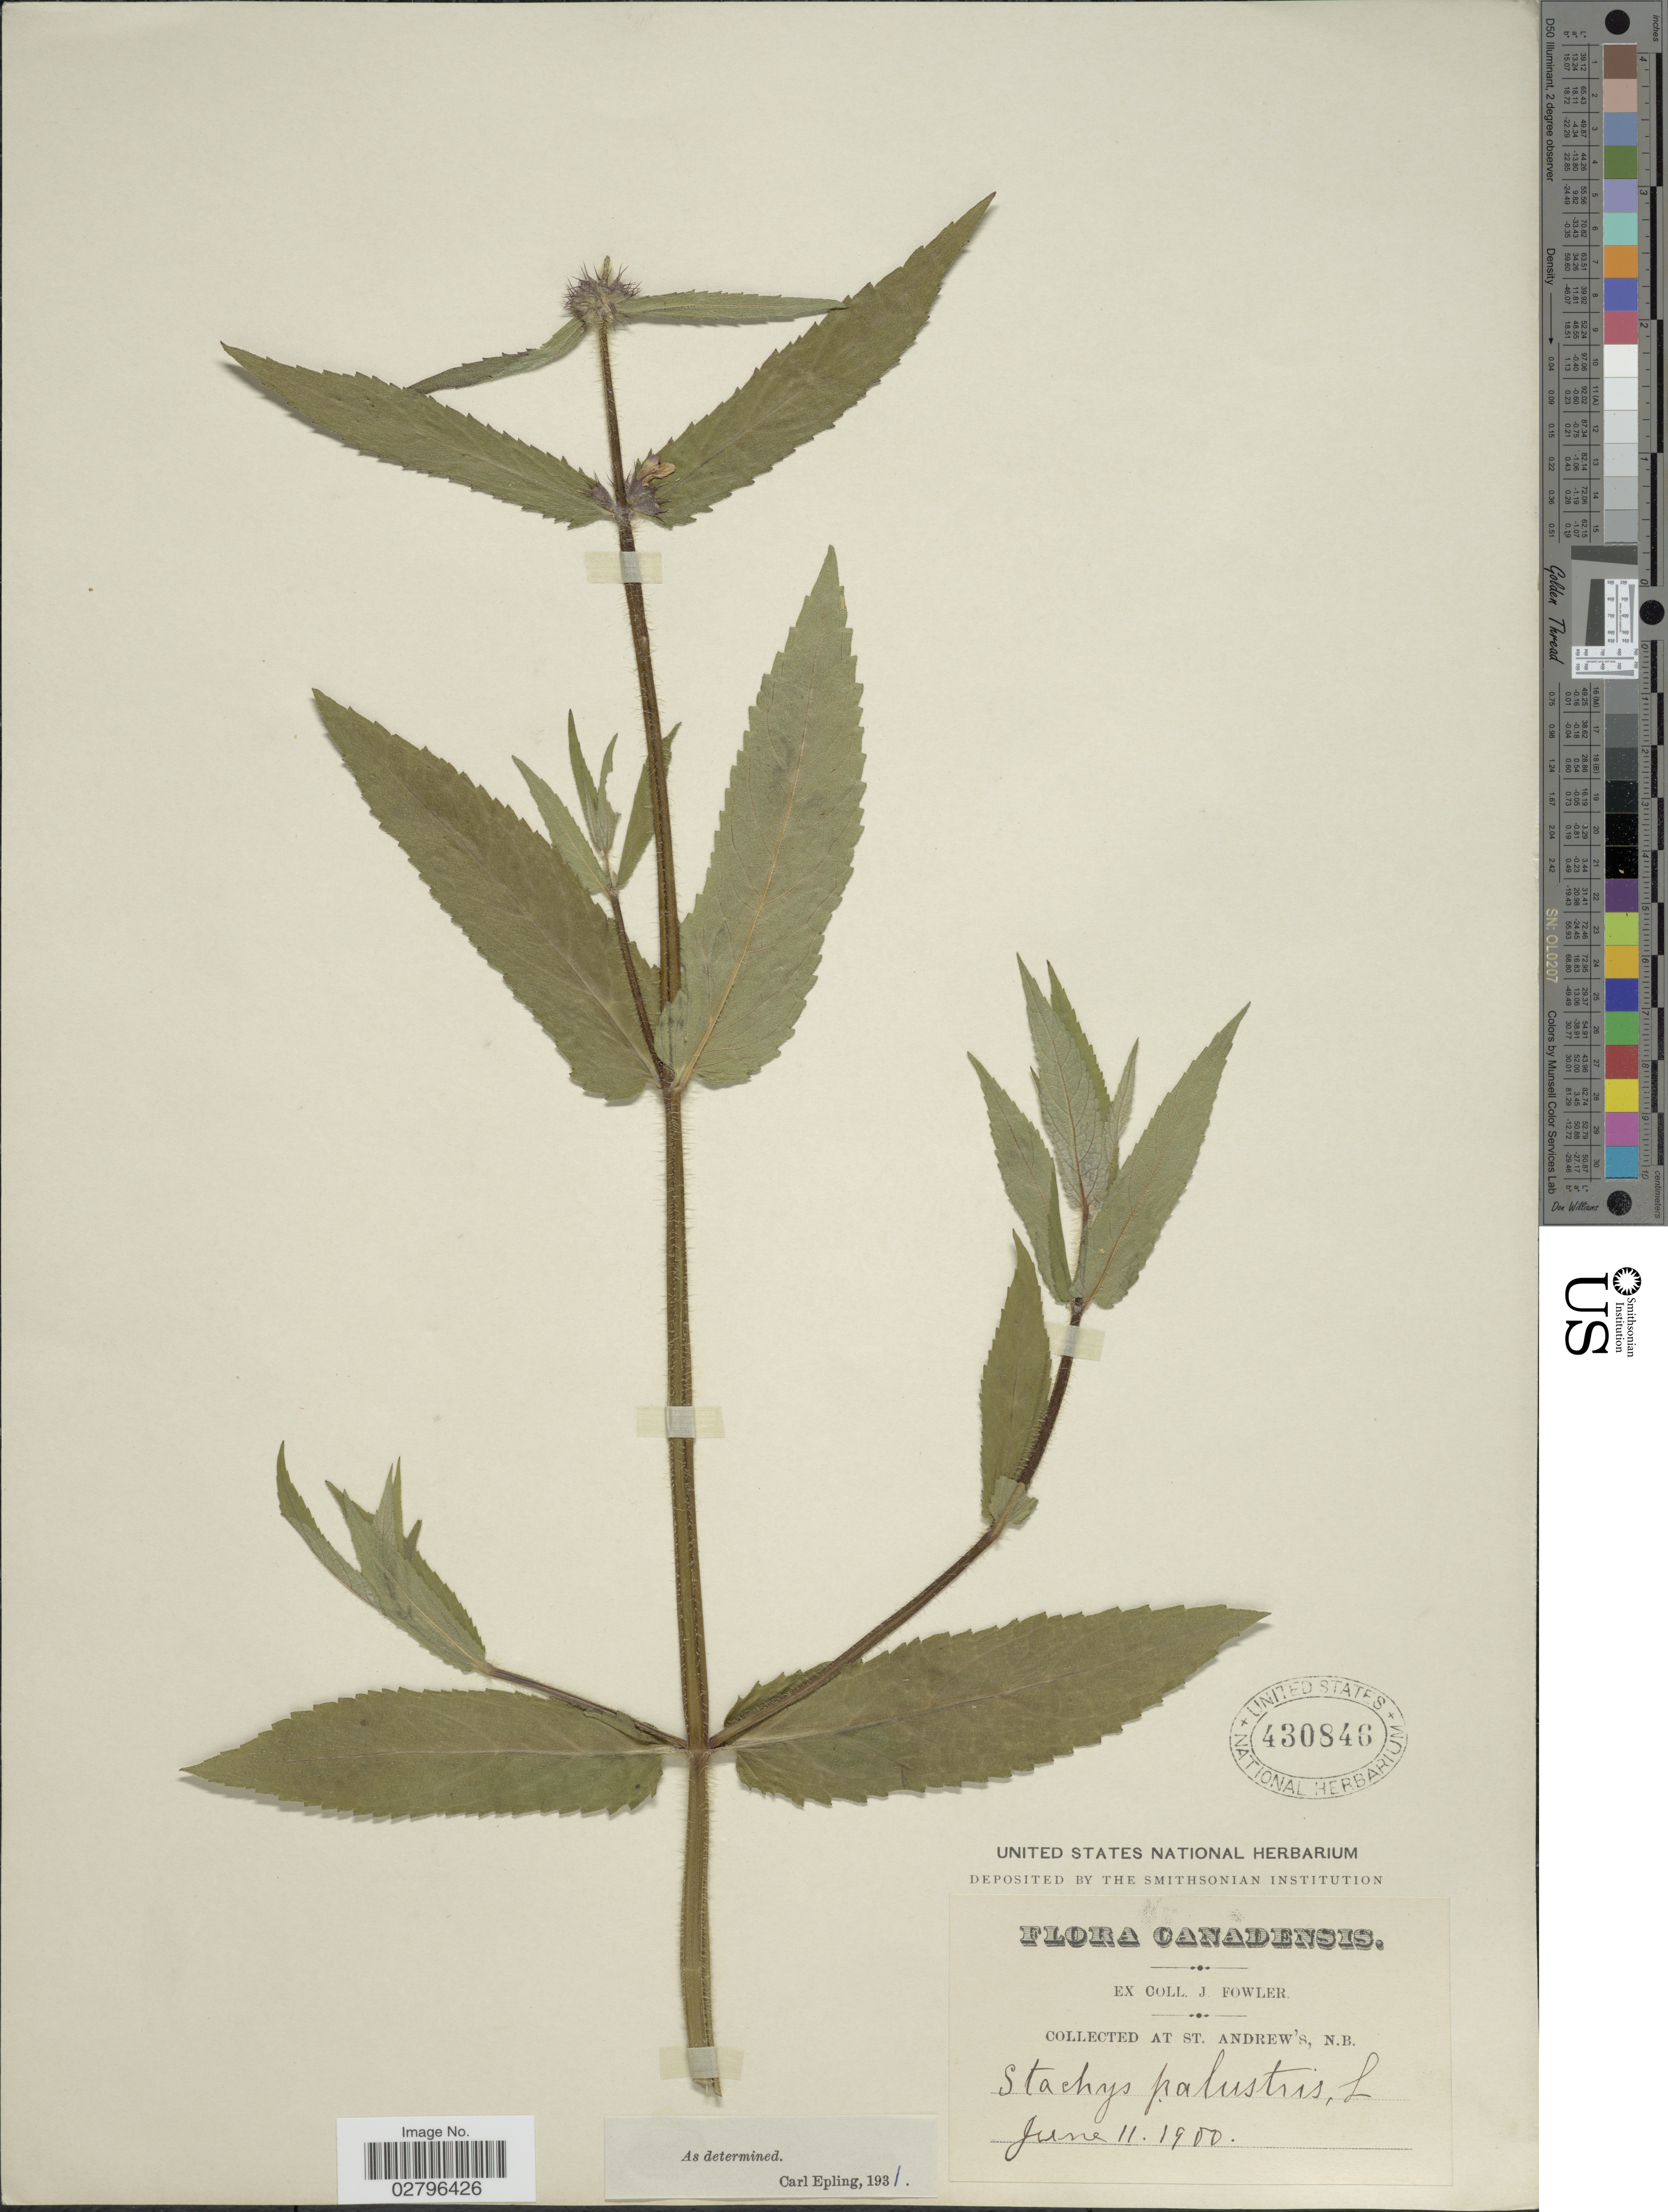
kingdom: Plantae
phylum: Tracheophyta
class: Magnoliopsida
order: Lamiales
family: Lamiaceae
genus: Stachys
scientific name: Stachys palustris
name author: L.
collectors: J. P. Fowler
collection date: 1900-06-11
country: Canada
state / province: New Brunswick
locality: At St. Andrew's.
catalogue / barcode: US 430846